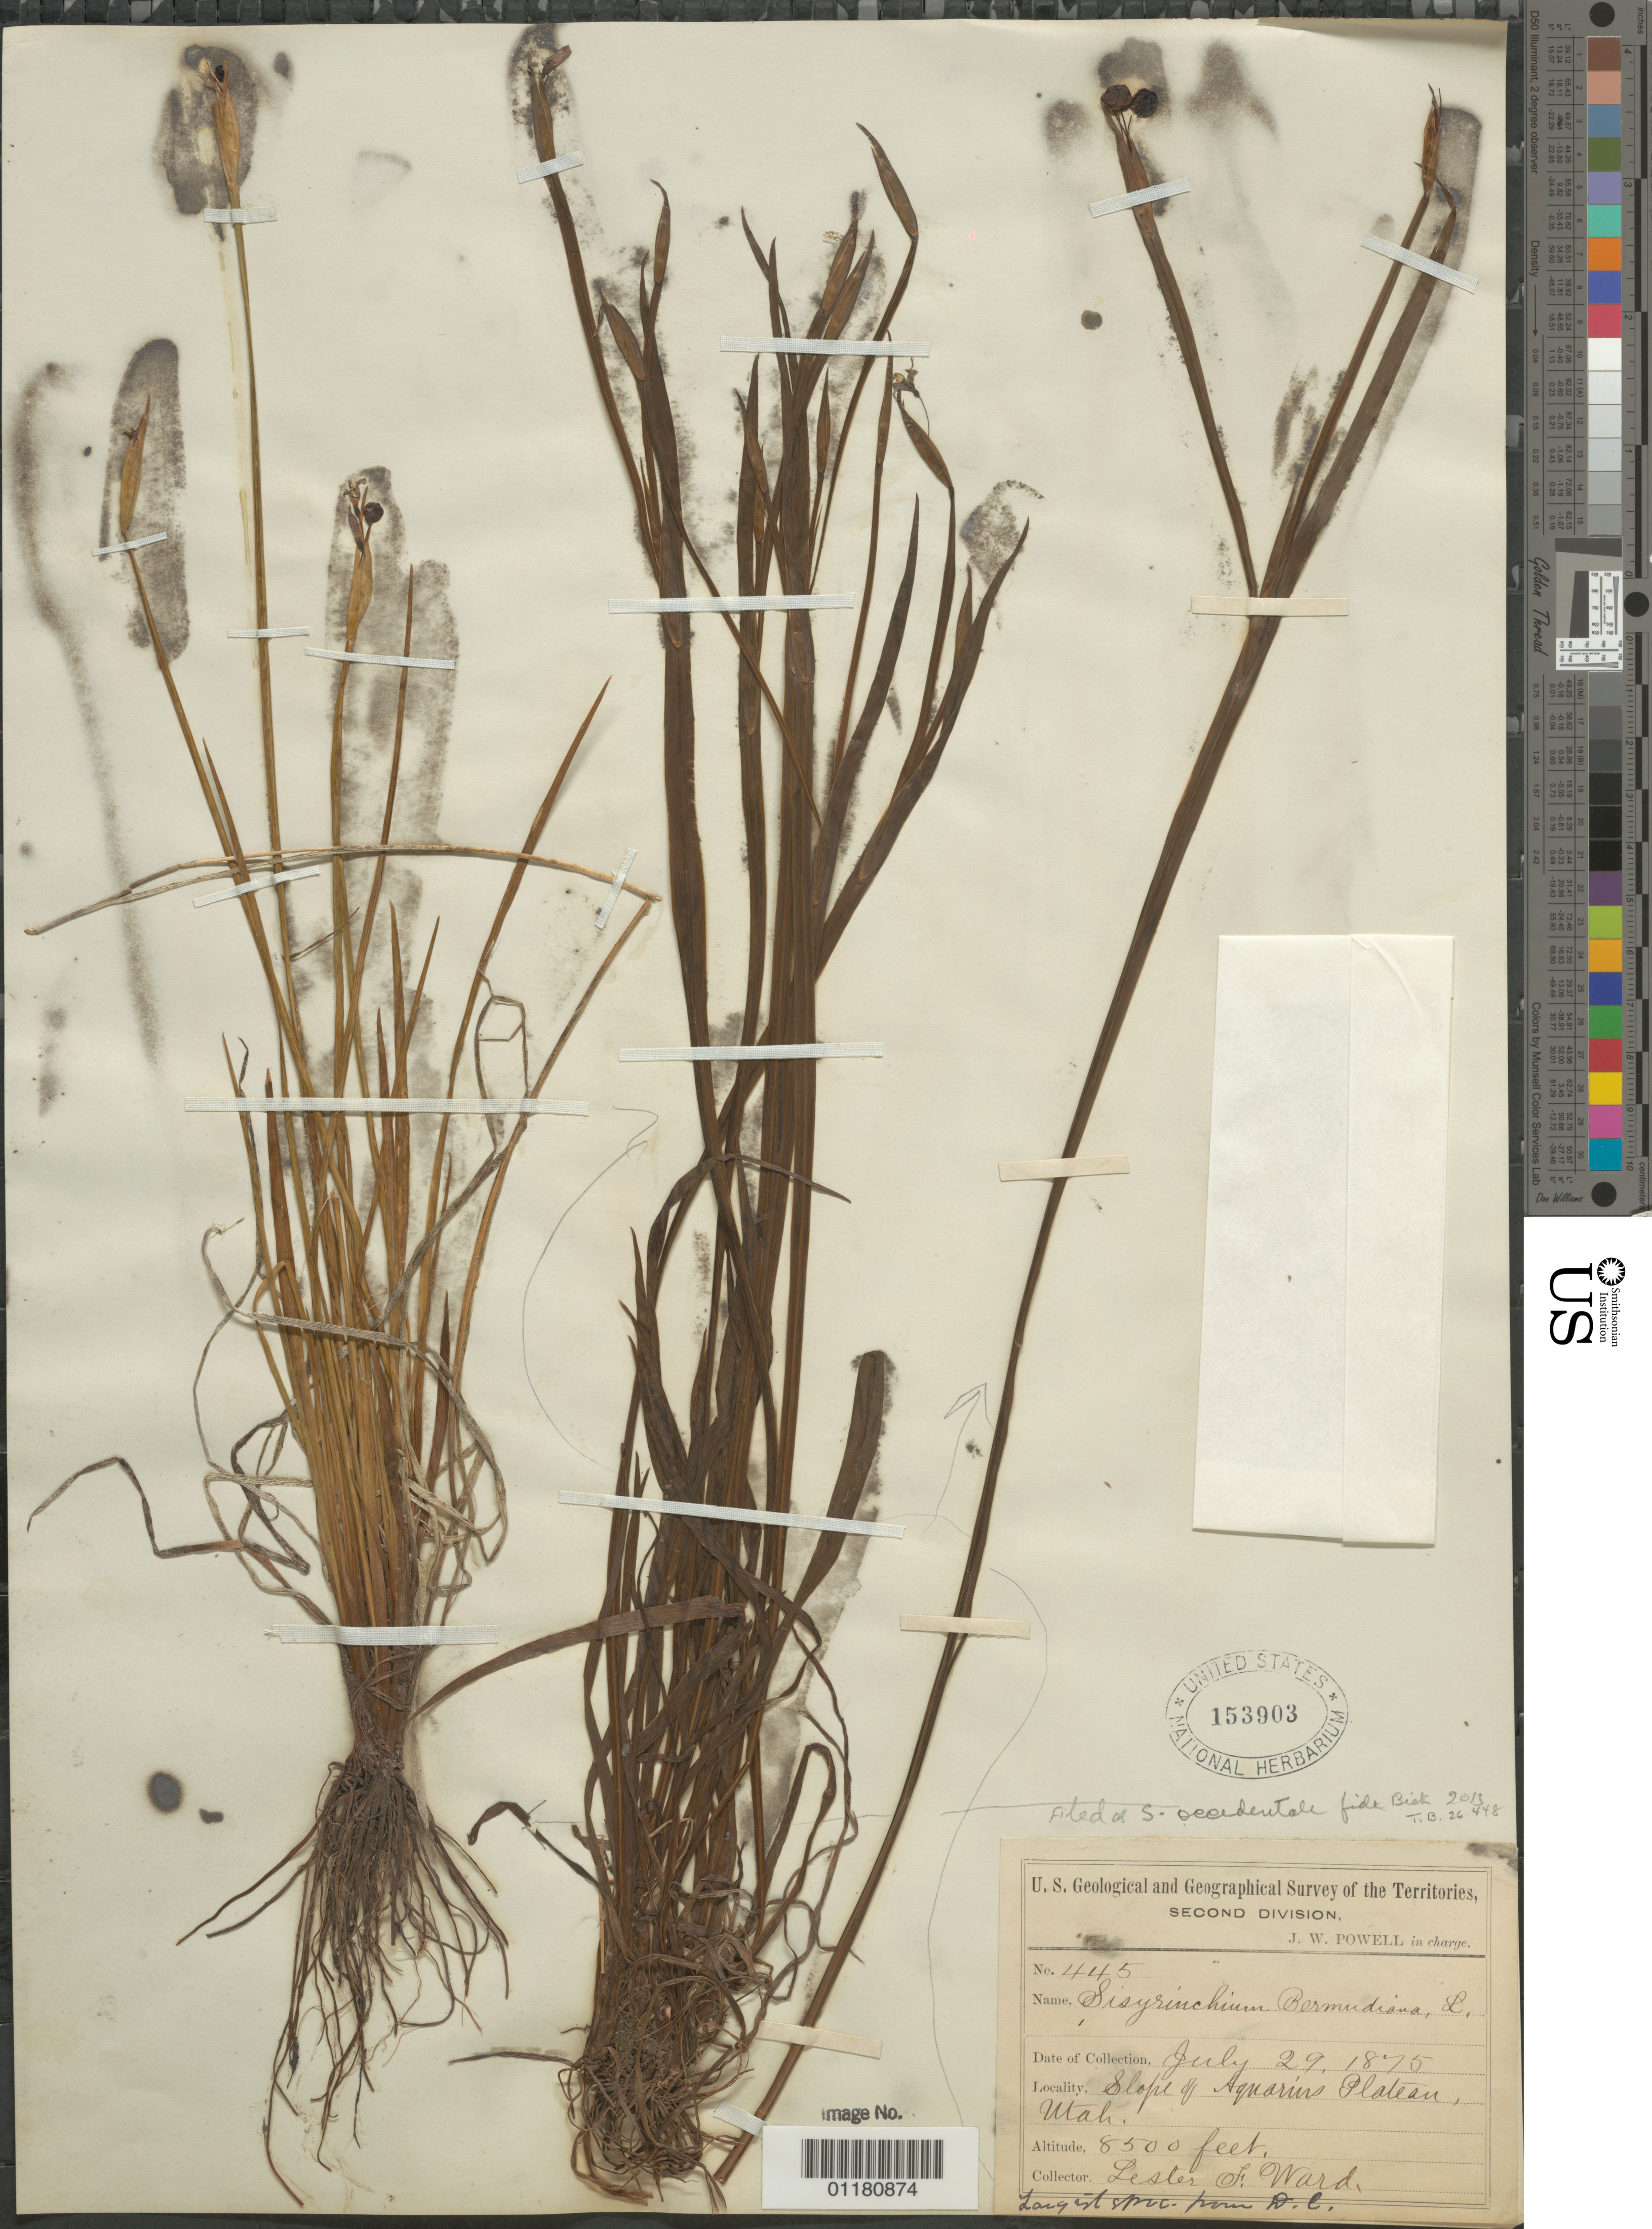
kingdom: Plantae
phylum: Tracheophyta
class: Liliopsida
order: Asparagales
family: Iridaceae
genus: Sisyrinchium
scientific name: Sisyrinchium occidentale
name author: E.P. Bicknell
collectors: L. F. Ward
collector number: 445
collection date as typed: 29 Jul 1875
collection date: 1875-07-29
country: United States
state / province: Utah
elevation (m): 2591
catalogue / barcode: US 153903